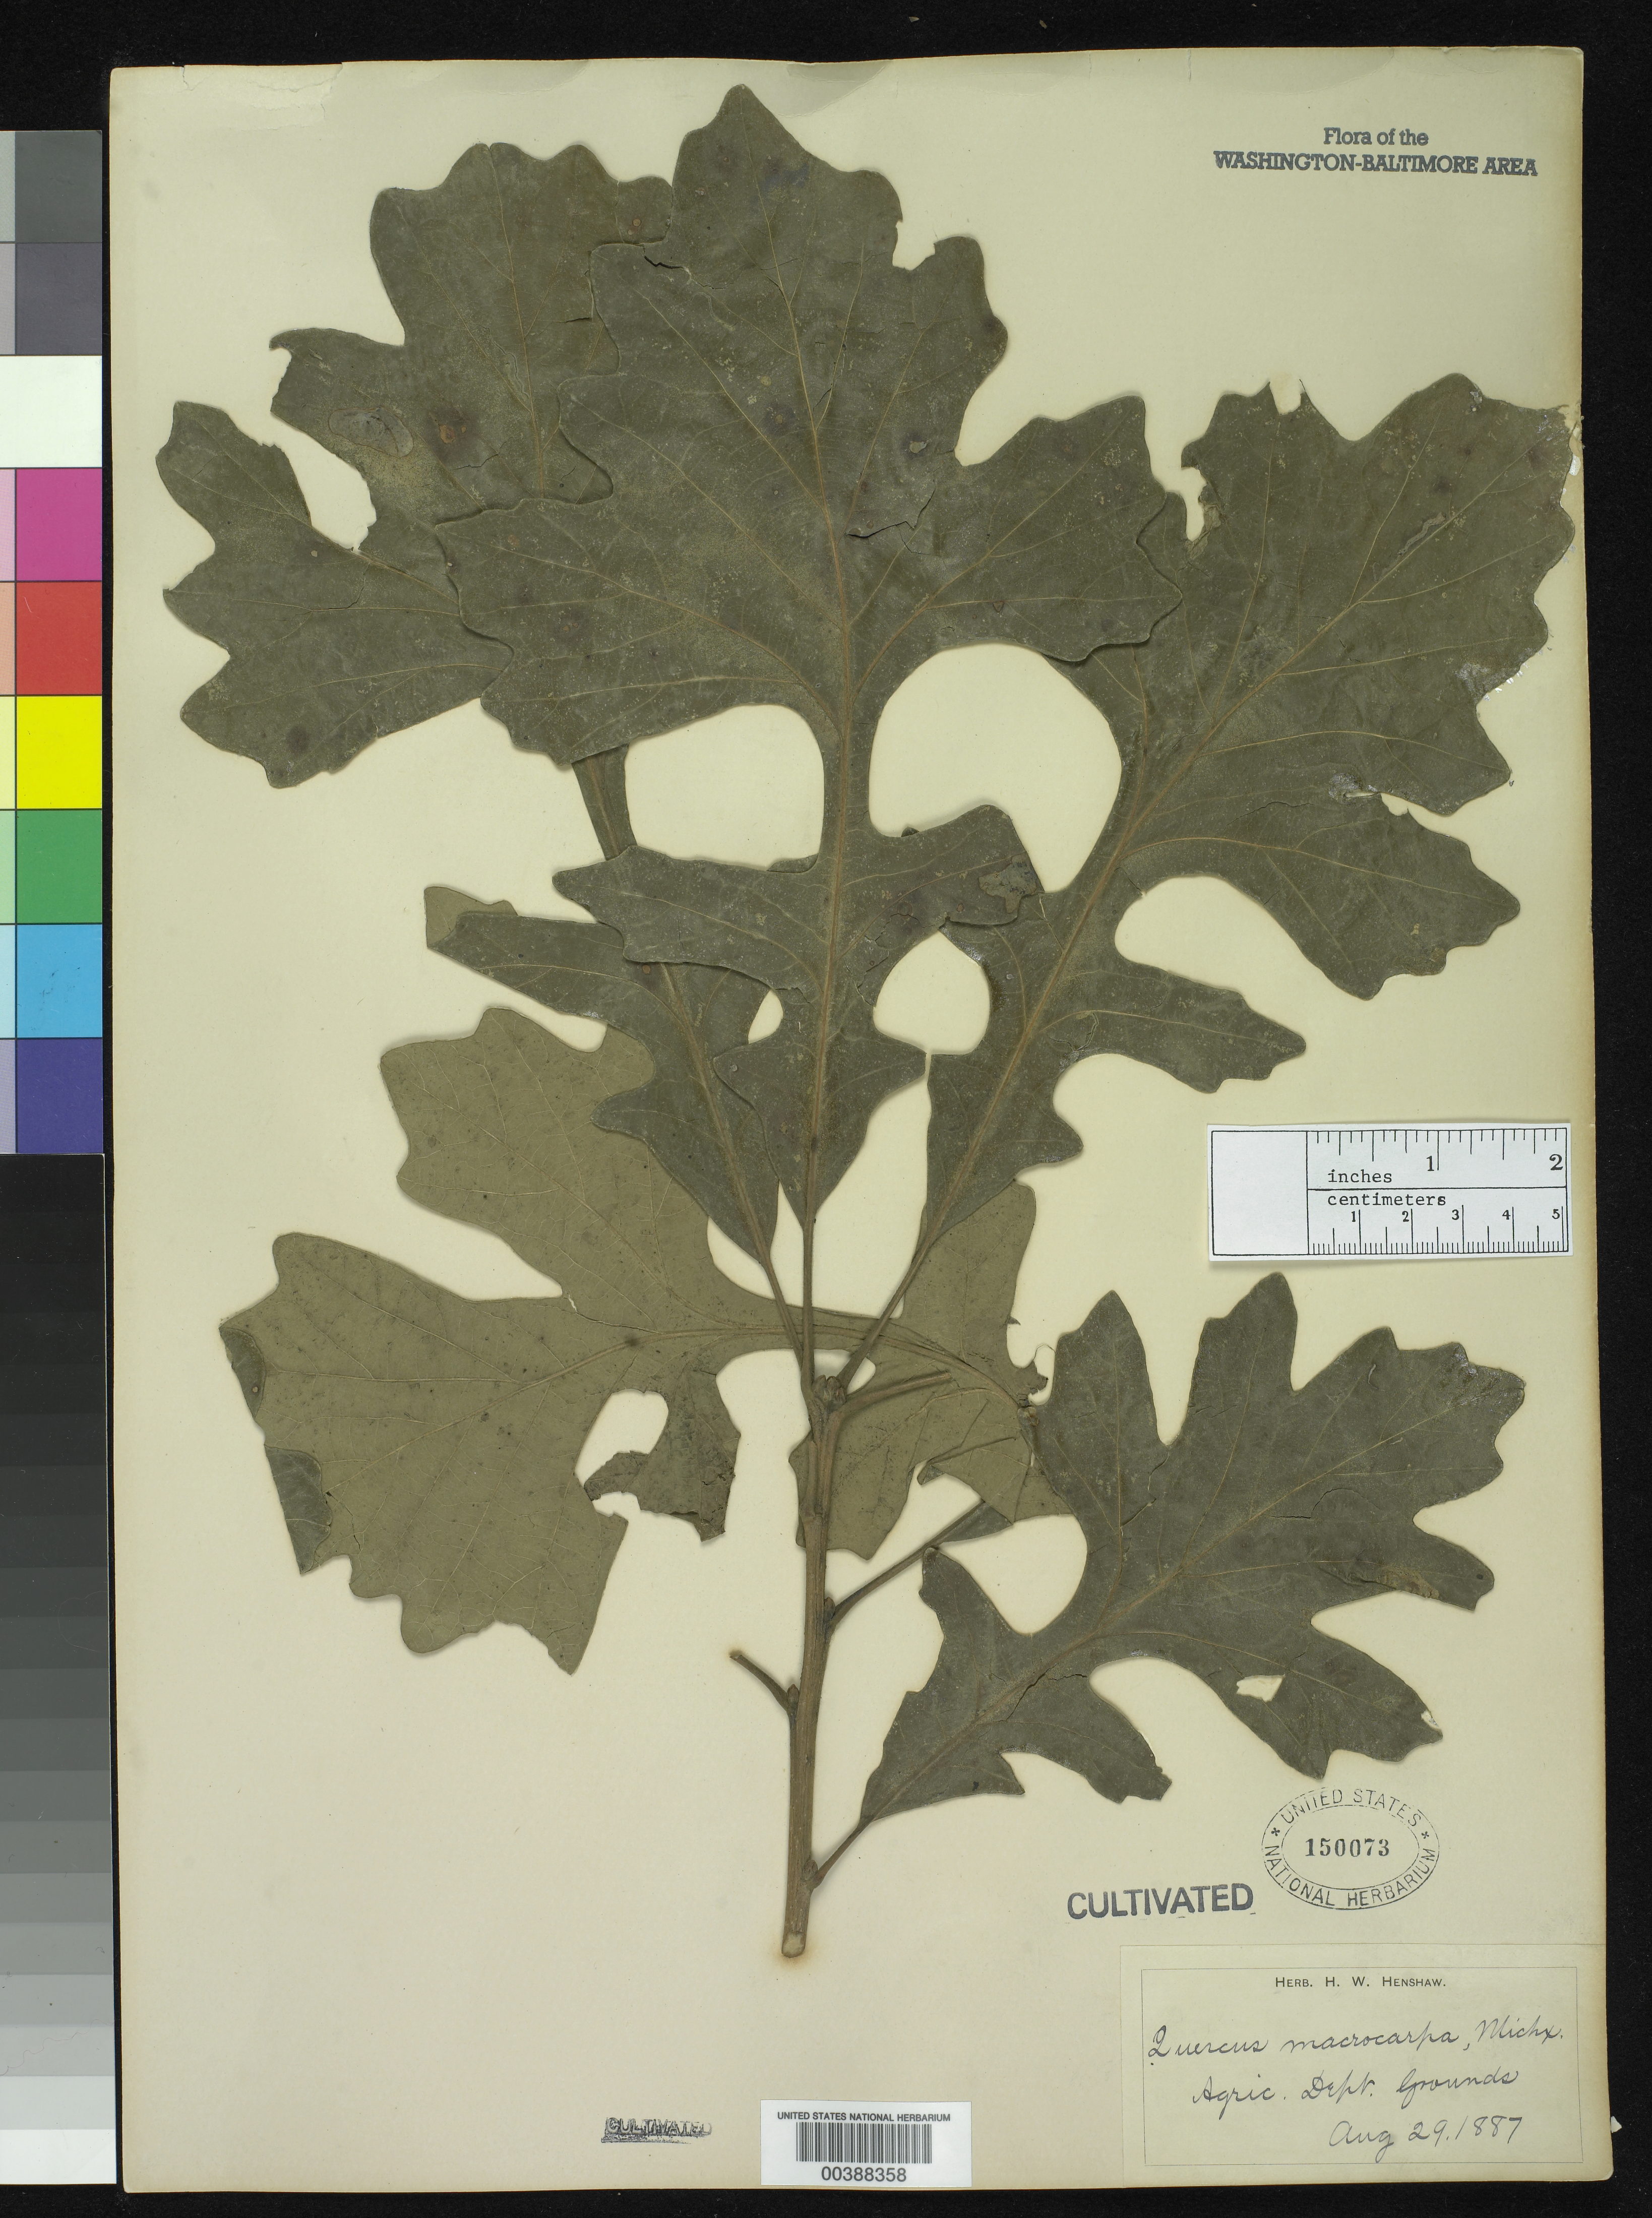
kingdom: Plantae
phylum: Tracheophyta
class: Magnoliopsida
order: Fagales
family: Fagaceae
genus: Quercus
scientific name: Quercus macrocarpa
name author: Michx.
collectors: H. Henshaw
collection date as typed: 29 Aug 1887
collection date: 1887-08-29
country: United States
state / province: District of Columbia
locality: Agriculture grounds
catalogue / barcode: US 150073